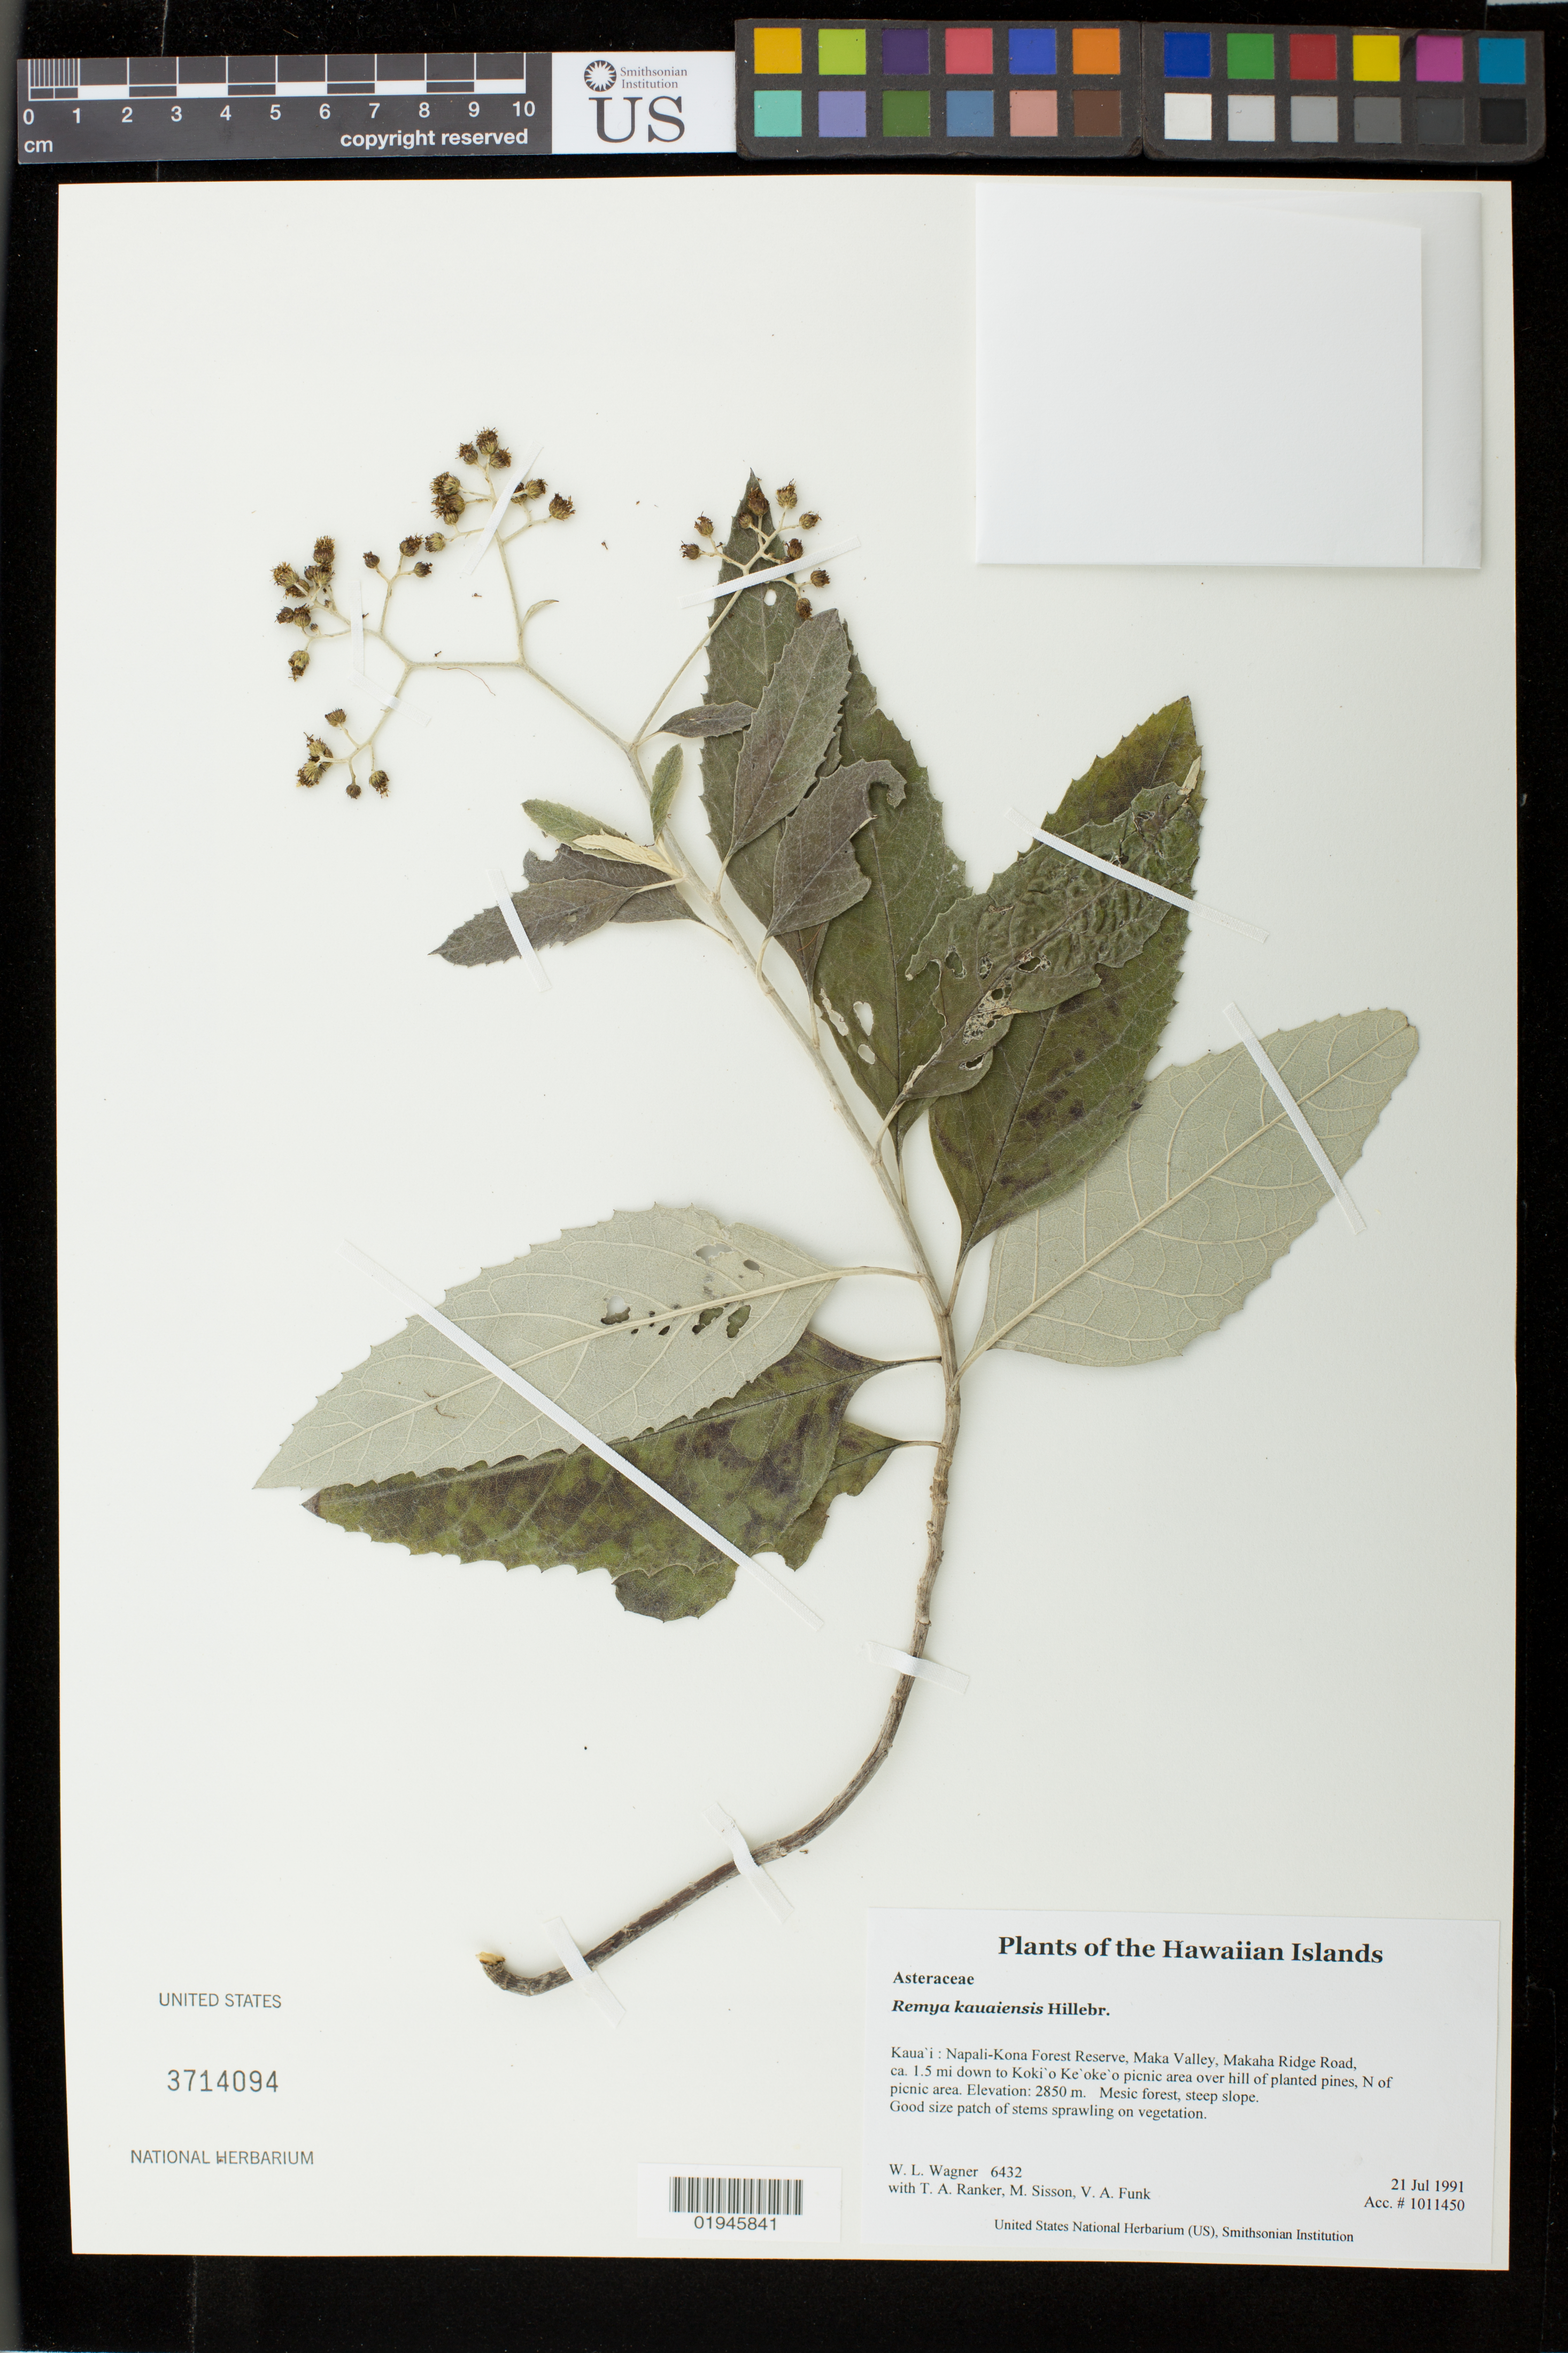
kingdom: Plantae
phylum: Tracheophyta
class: Magnoliopsida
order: Asterales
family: Asteraceae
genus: Remya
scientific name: Remya kauaiensis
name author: Hillebr.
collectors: W. L. Wagner, T. A. Ranker, M. Sisson & V. Funk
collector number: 6432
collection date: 1991-07-21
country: United States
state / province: Hawaii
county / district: Kauai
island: Kaua'i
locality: Napali-Kona Forest Reserve, Maka Valley, Makaha Ridge Road, ca. 1.5 mi down to Koki'o Ke'oke'o picnic area over hill of planted pines, N of picnic area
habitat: Mesic forest, steep slope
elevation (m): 2850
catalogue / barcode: US 3714094